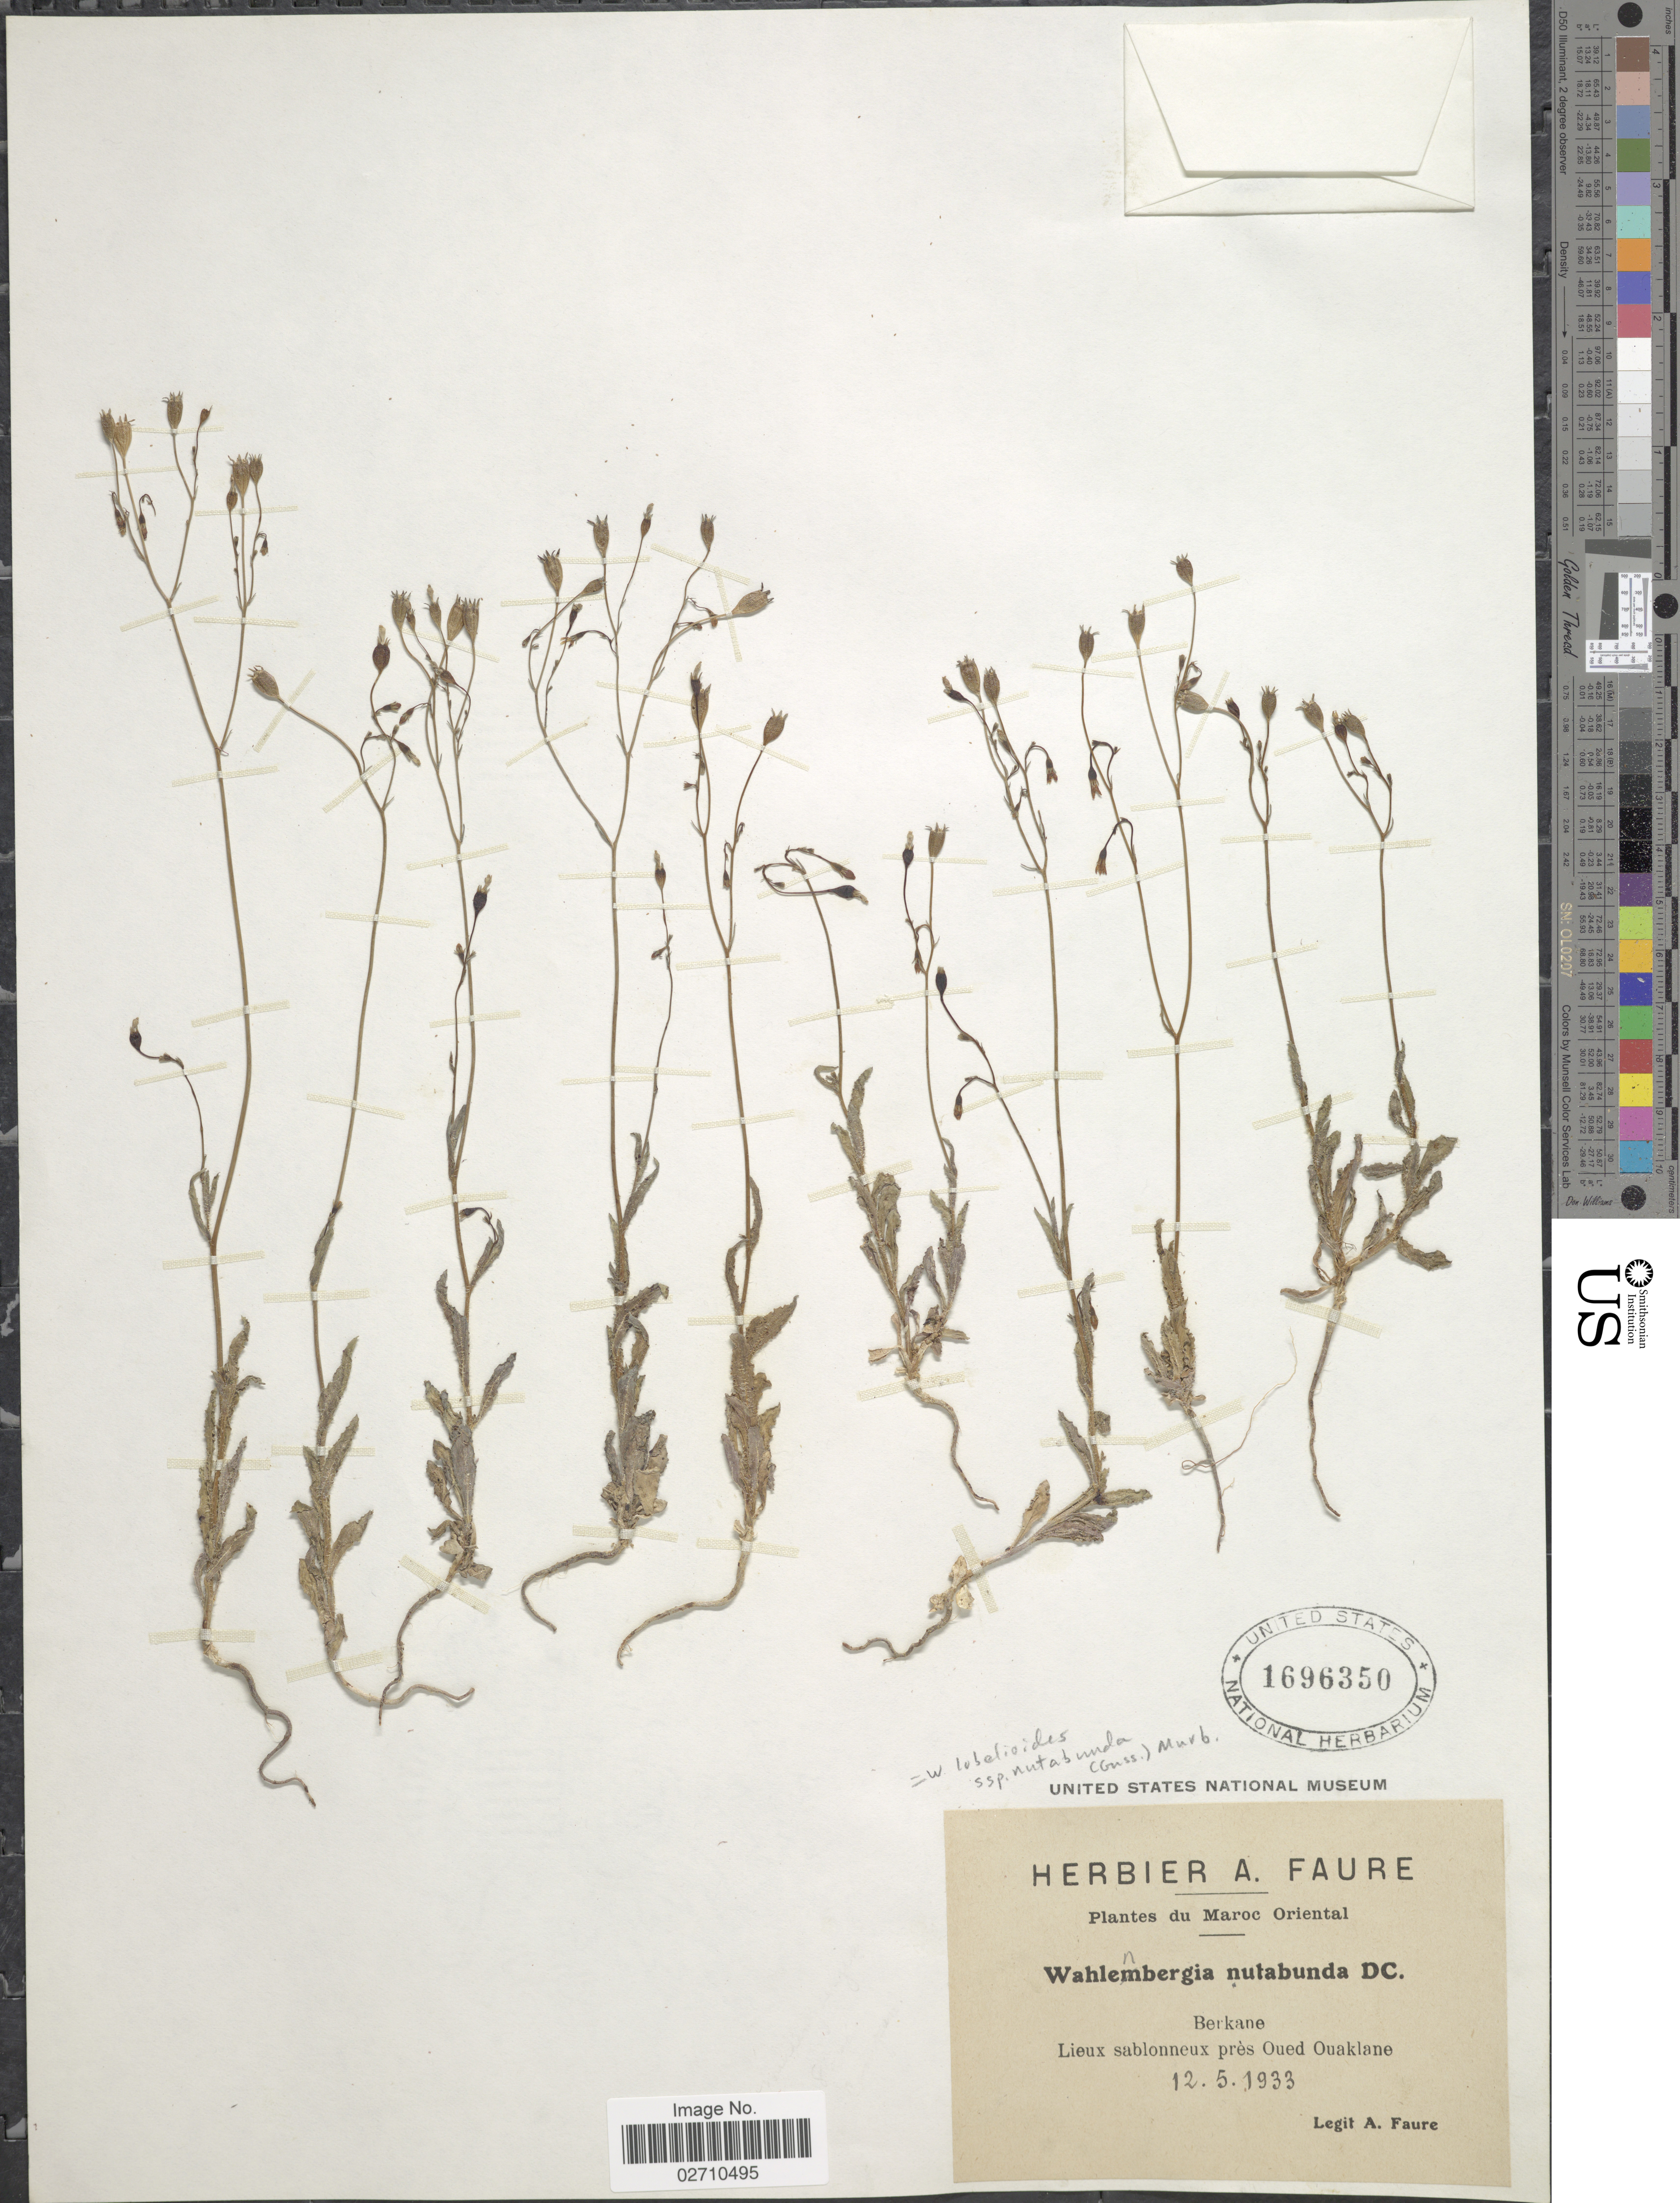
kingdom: Plantae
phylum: Tracheophyta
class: Magnoliopsida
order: Asterales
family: Campanulaceae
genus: Wahlenbergia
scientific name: Wahlenbergia lobelioides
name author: (L. f.) Link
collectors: A. Faure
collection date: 1933-05-12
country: Morocco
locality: Maroc Oriental. Berkane. Lieux sablonneux pres Oued Ouaklane.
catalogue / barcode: US 1696350